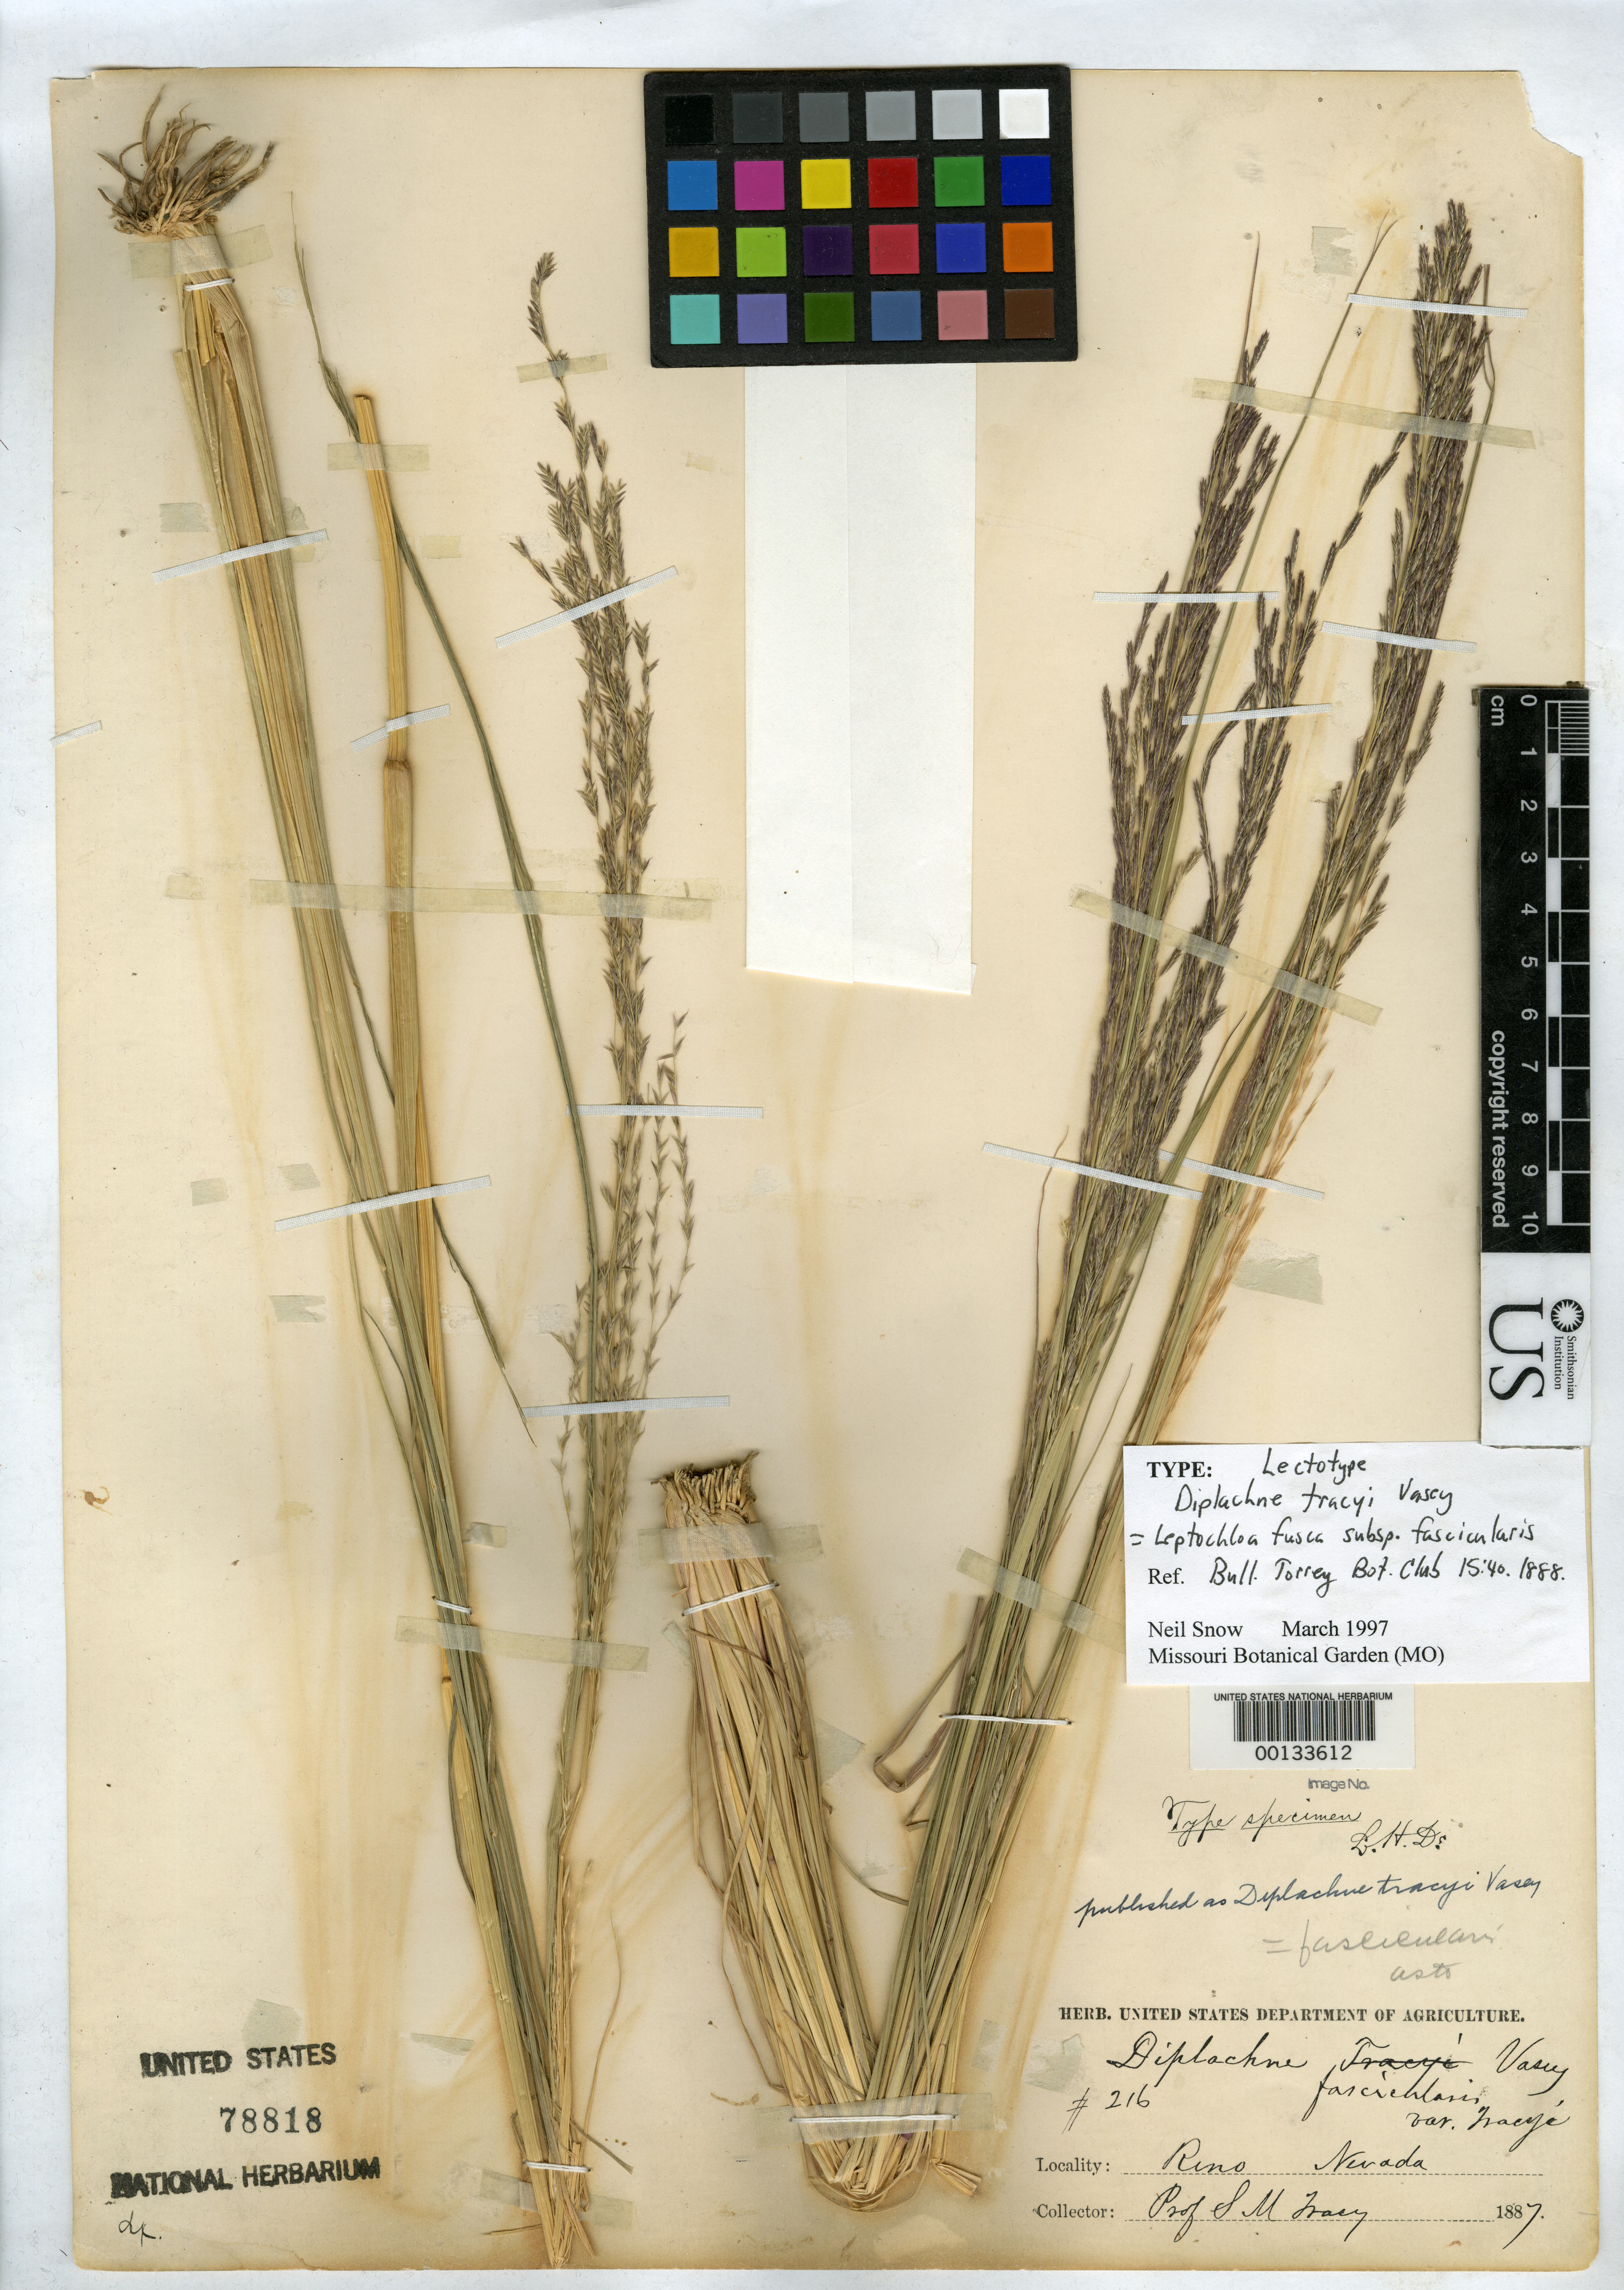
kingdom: Plantae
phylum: Tracheophyta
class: Liliopsida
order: Poales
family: Poaceae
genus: Diplachne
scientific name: Diplachne tracyi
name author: Vasey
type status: Type Collection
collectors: S. M. Tracy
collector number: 216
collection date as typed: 1887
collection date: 1887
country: United States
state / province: Nevada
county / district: Washoe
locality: Reno.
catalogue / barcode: US 78818